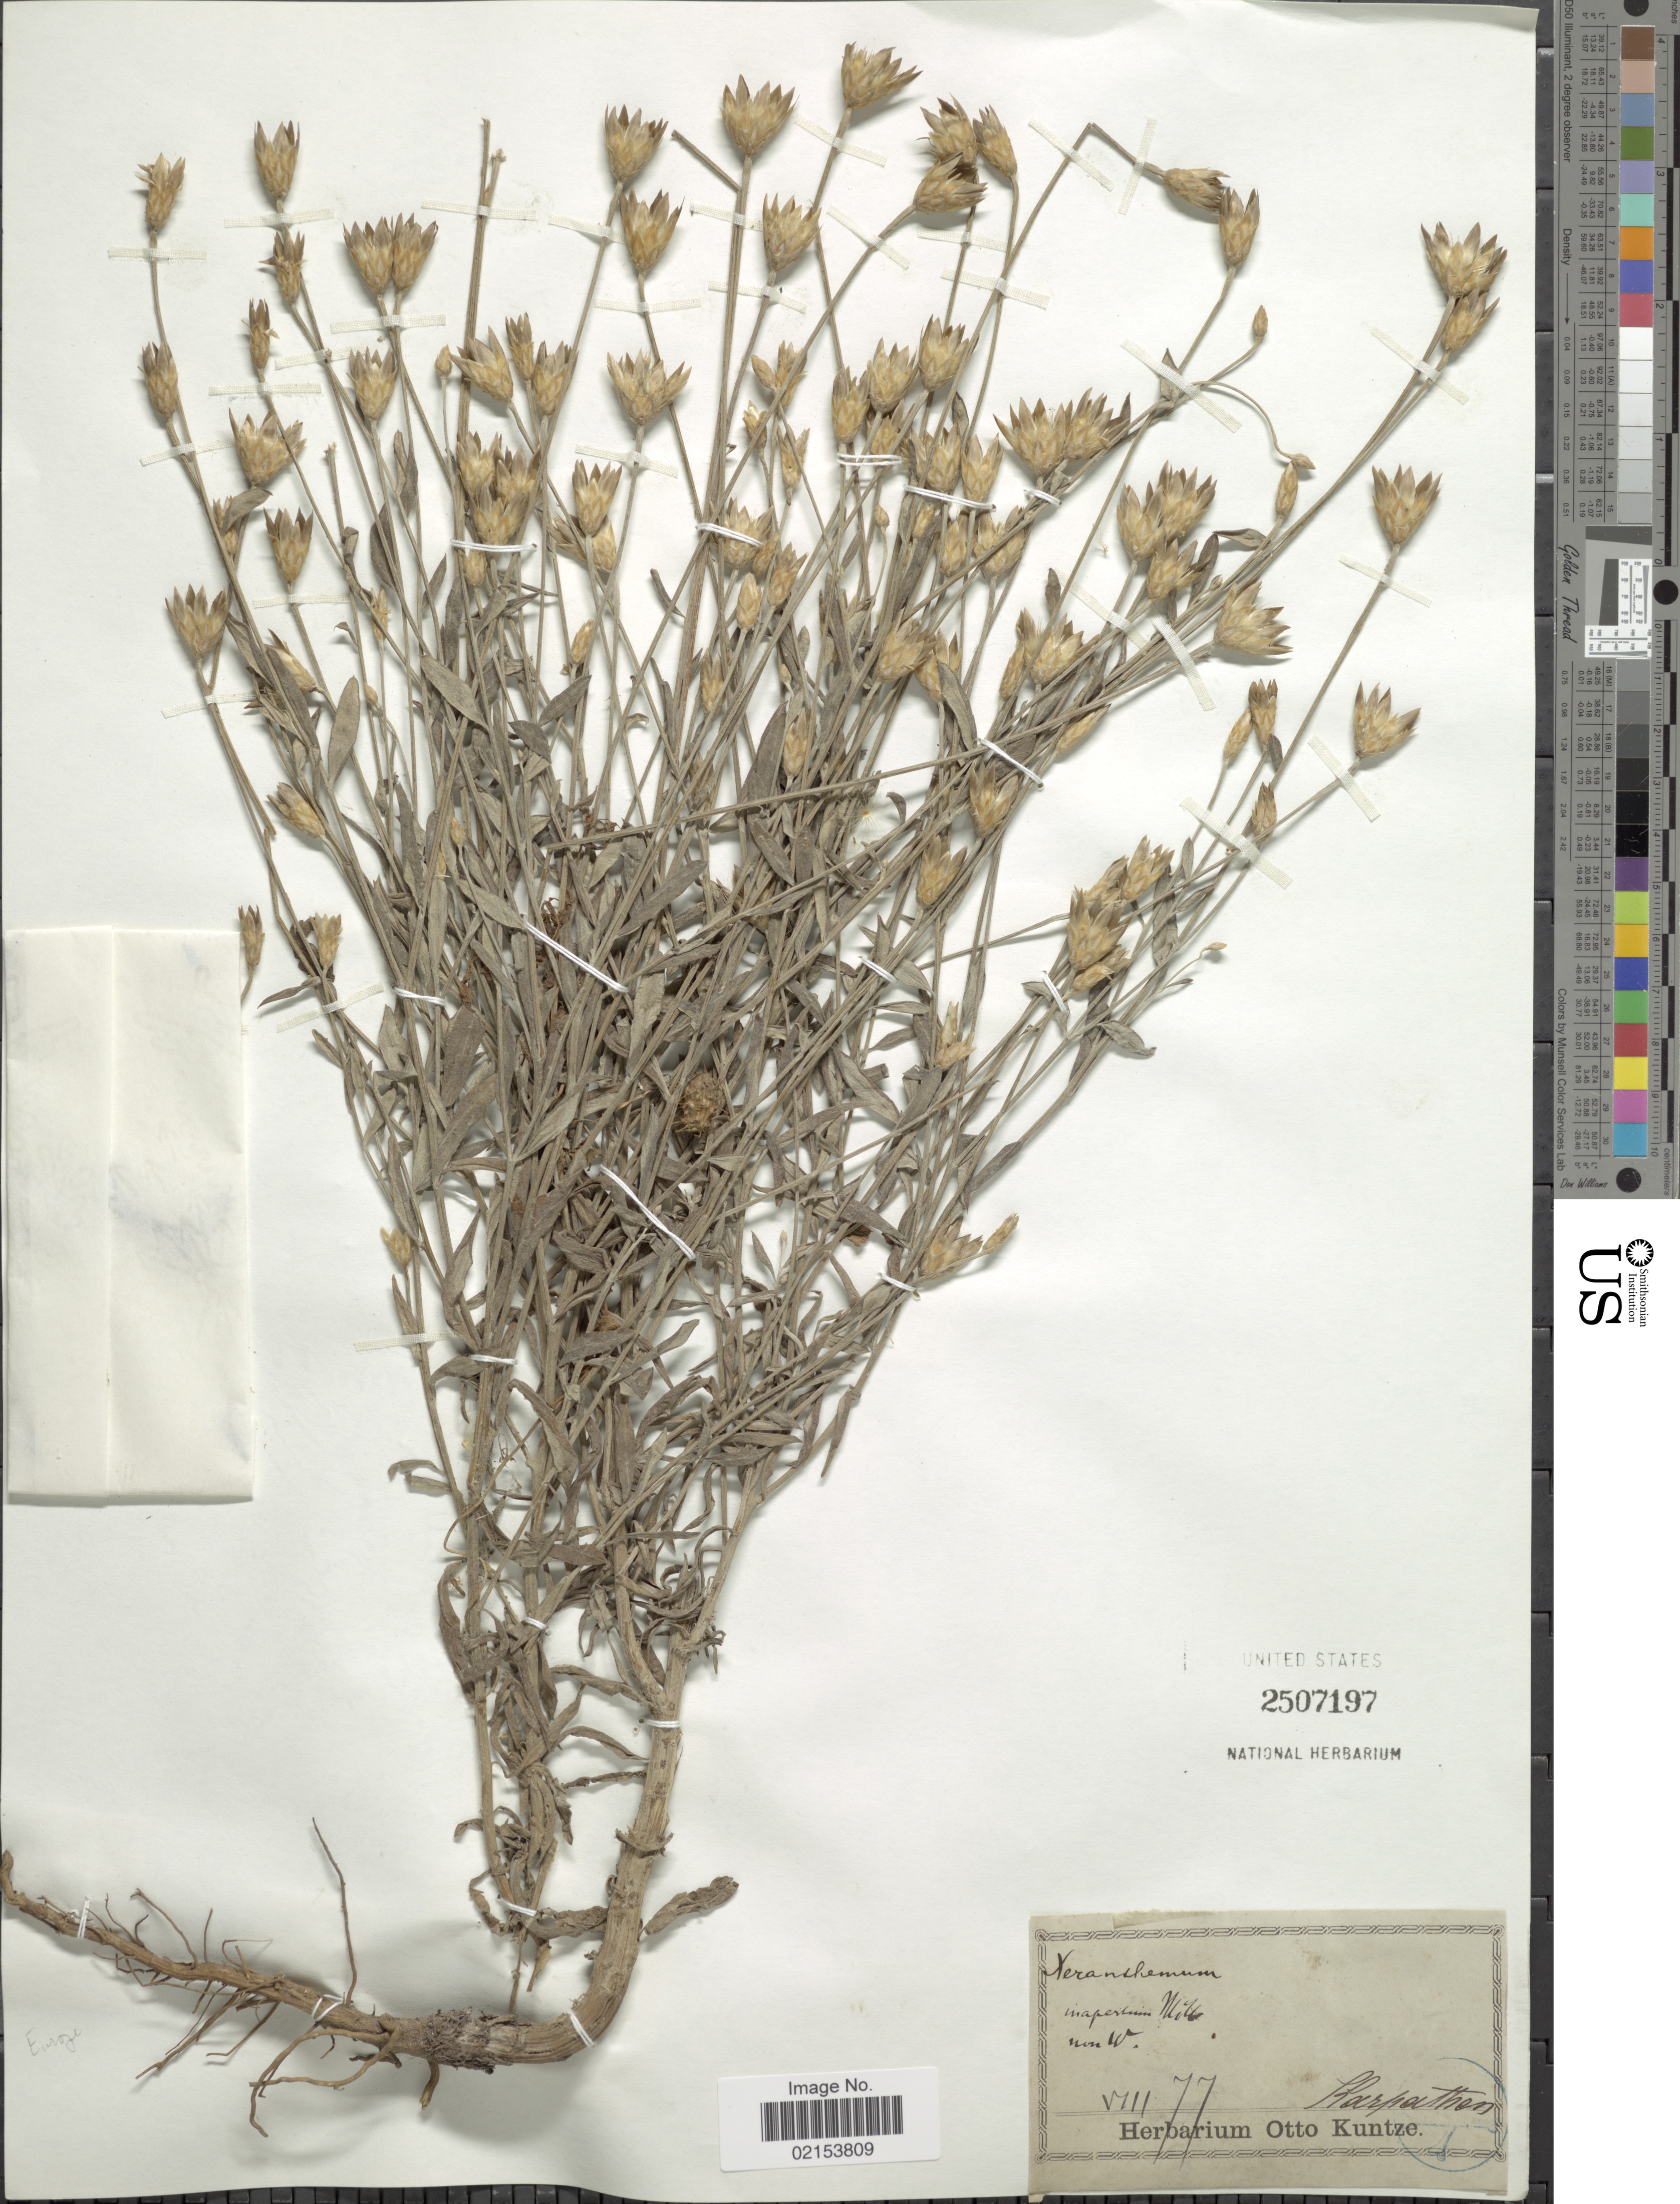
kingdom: Plantae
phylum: Tracheophyta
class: Magnoliopsida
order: Asterales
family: Asteraceae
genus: Xeranthemum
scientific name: Xeranthemum inapertum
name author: (L.) Mill.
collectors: Karpathon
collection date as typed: Transcribed d/m/y: /8/77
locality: Mon W [unsure placement]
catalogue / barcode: US 2507197